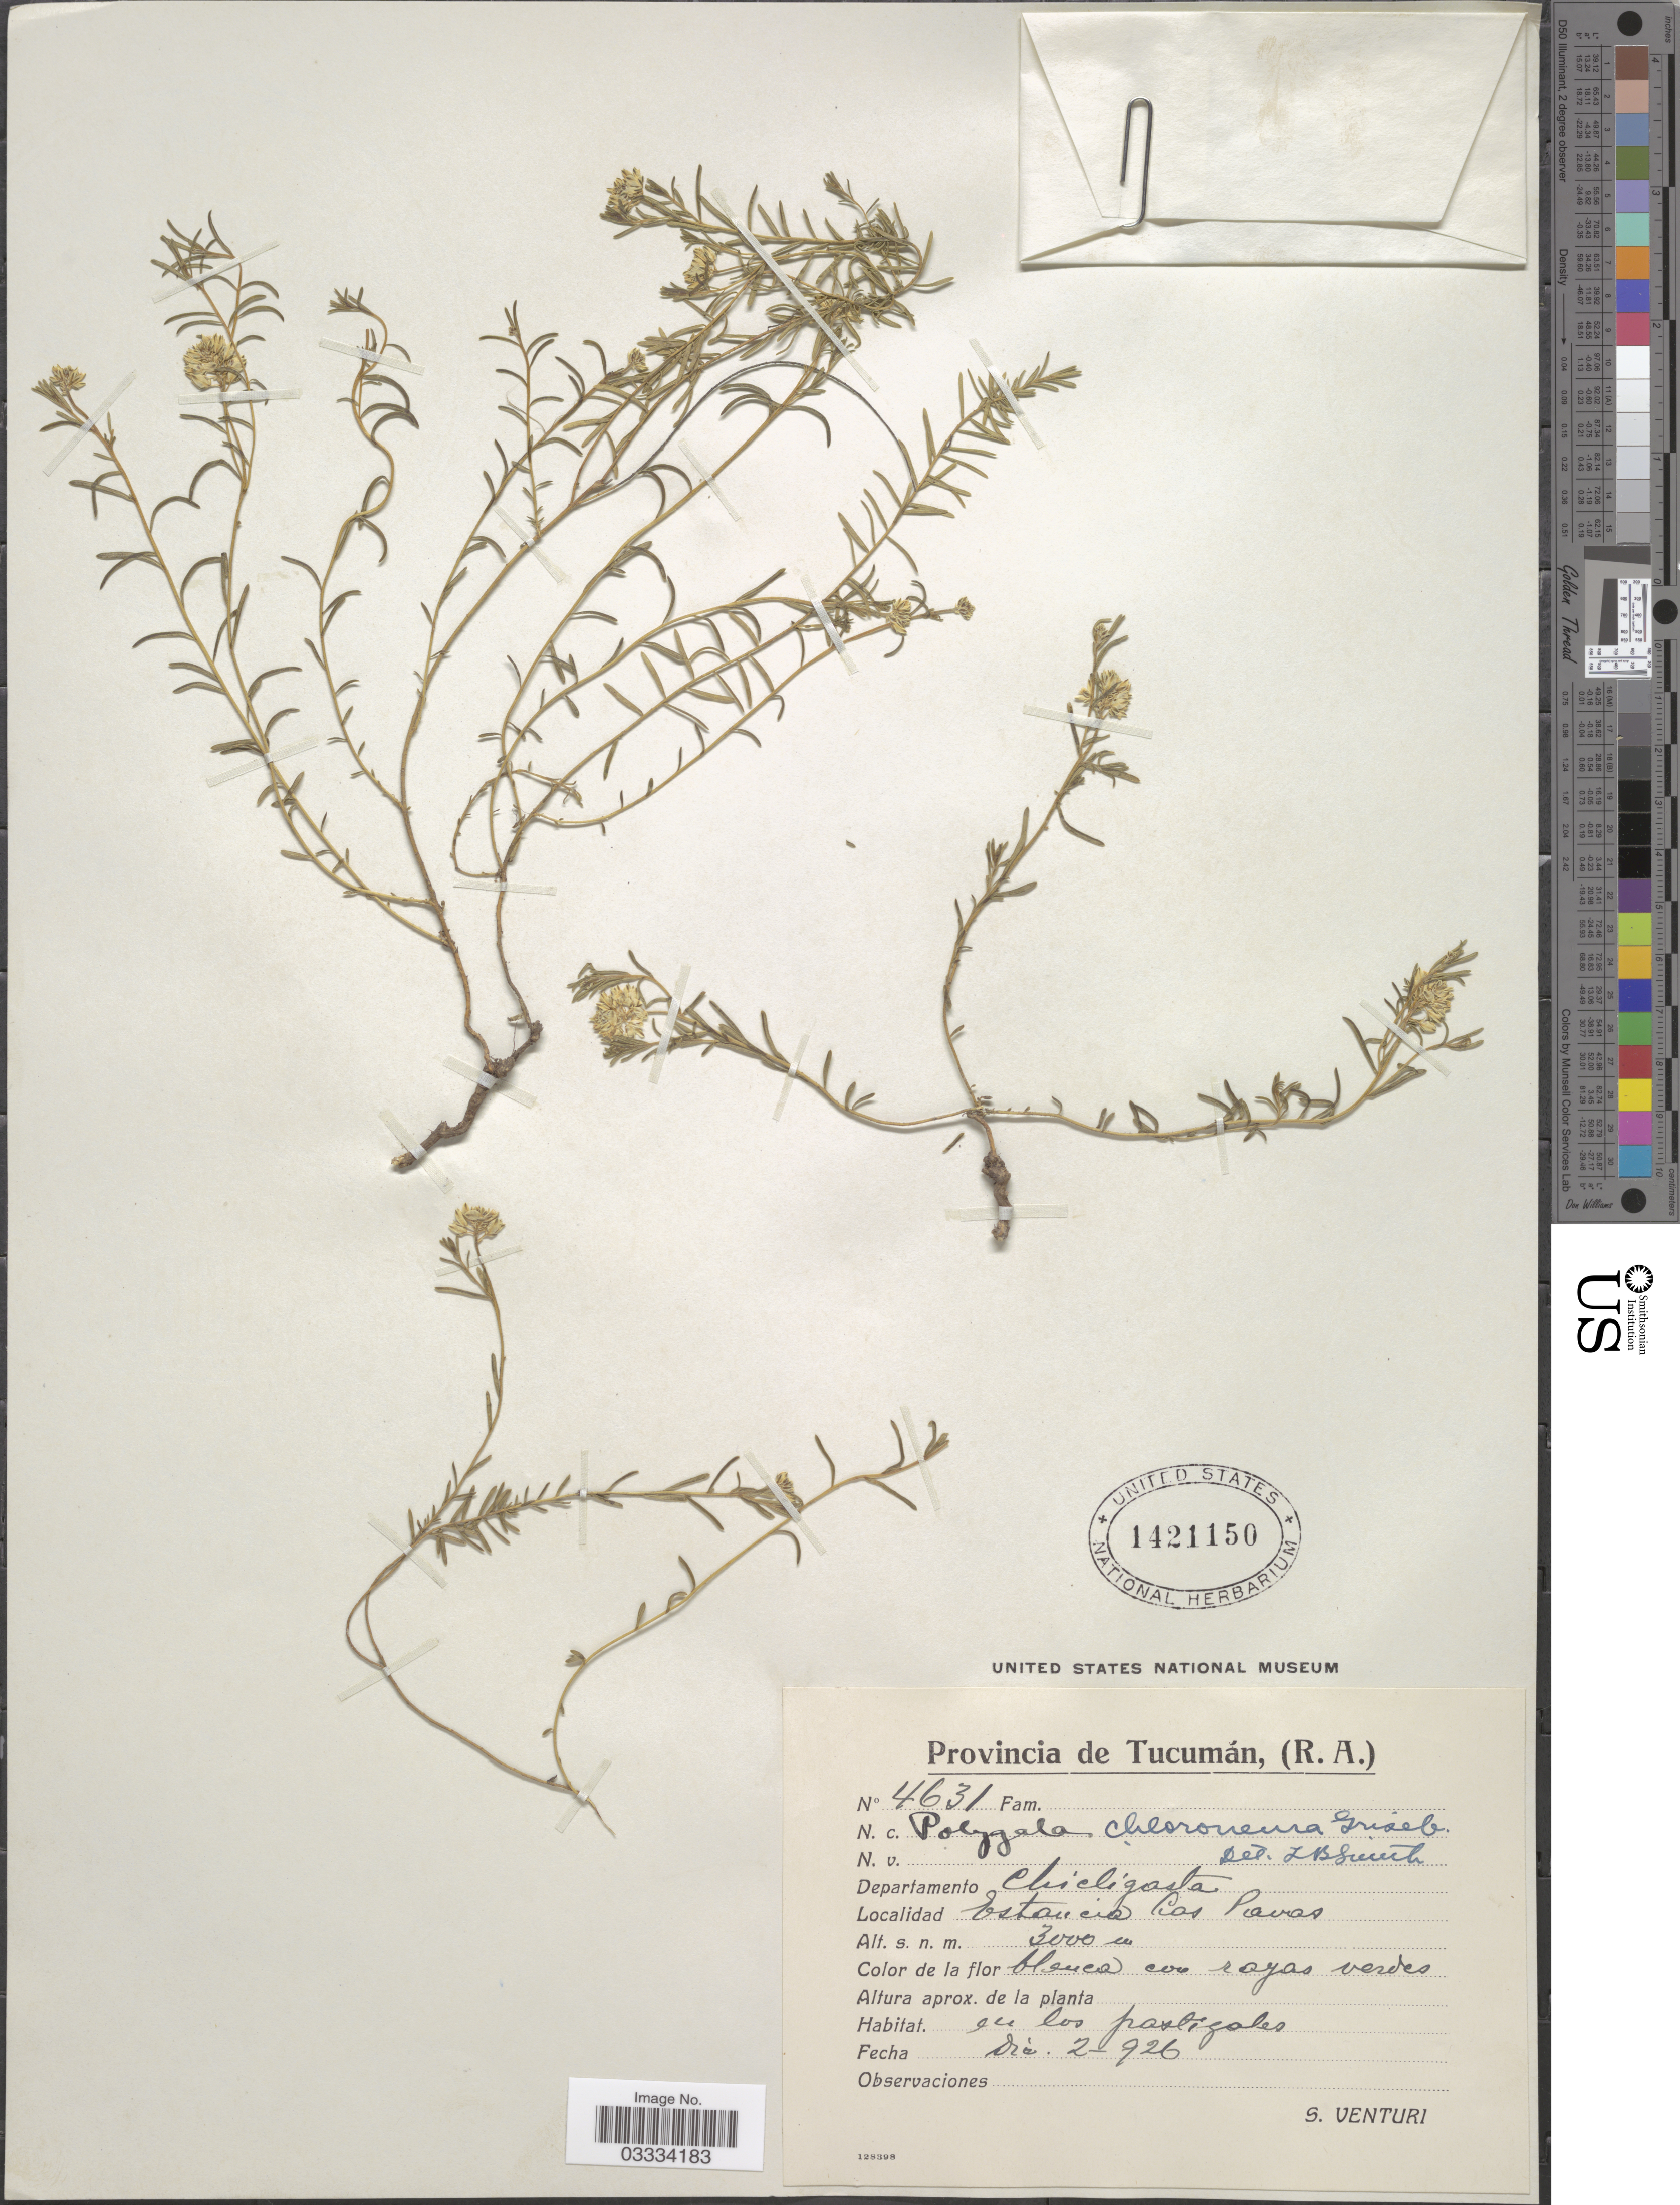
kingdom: Plantae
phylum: Tracheophyta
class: Magnoliopsida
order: Fabales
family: Polygalaceae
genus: Polygala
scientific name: Polygala subandina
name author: Phil.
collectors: S. Venturi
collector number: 4631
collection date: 1926-12-02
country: Argentina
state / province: Tucuman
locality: Departamento Chicligasta, Estancia Las Pavas.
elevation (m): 3000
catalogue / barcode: US 1421150